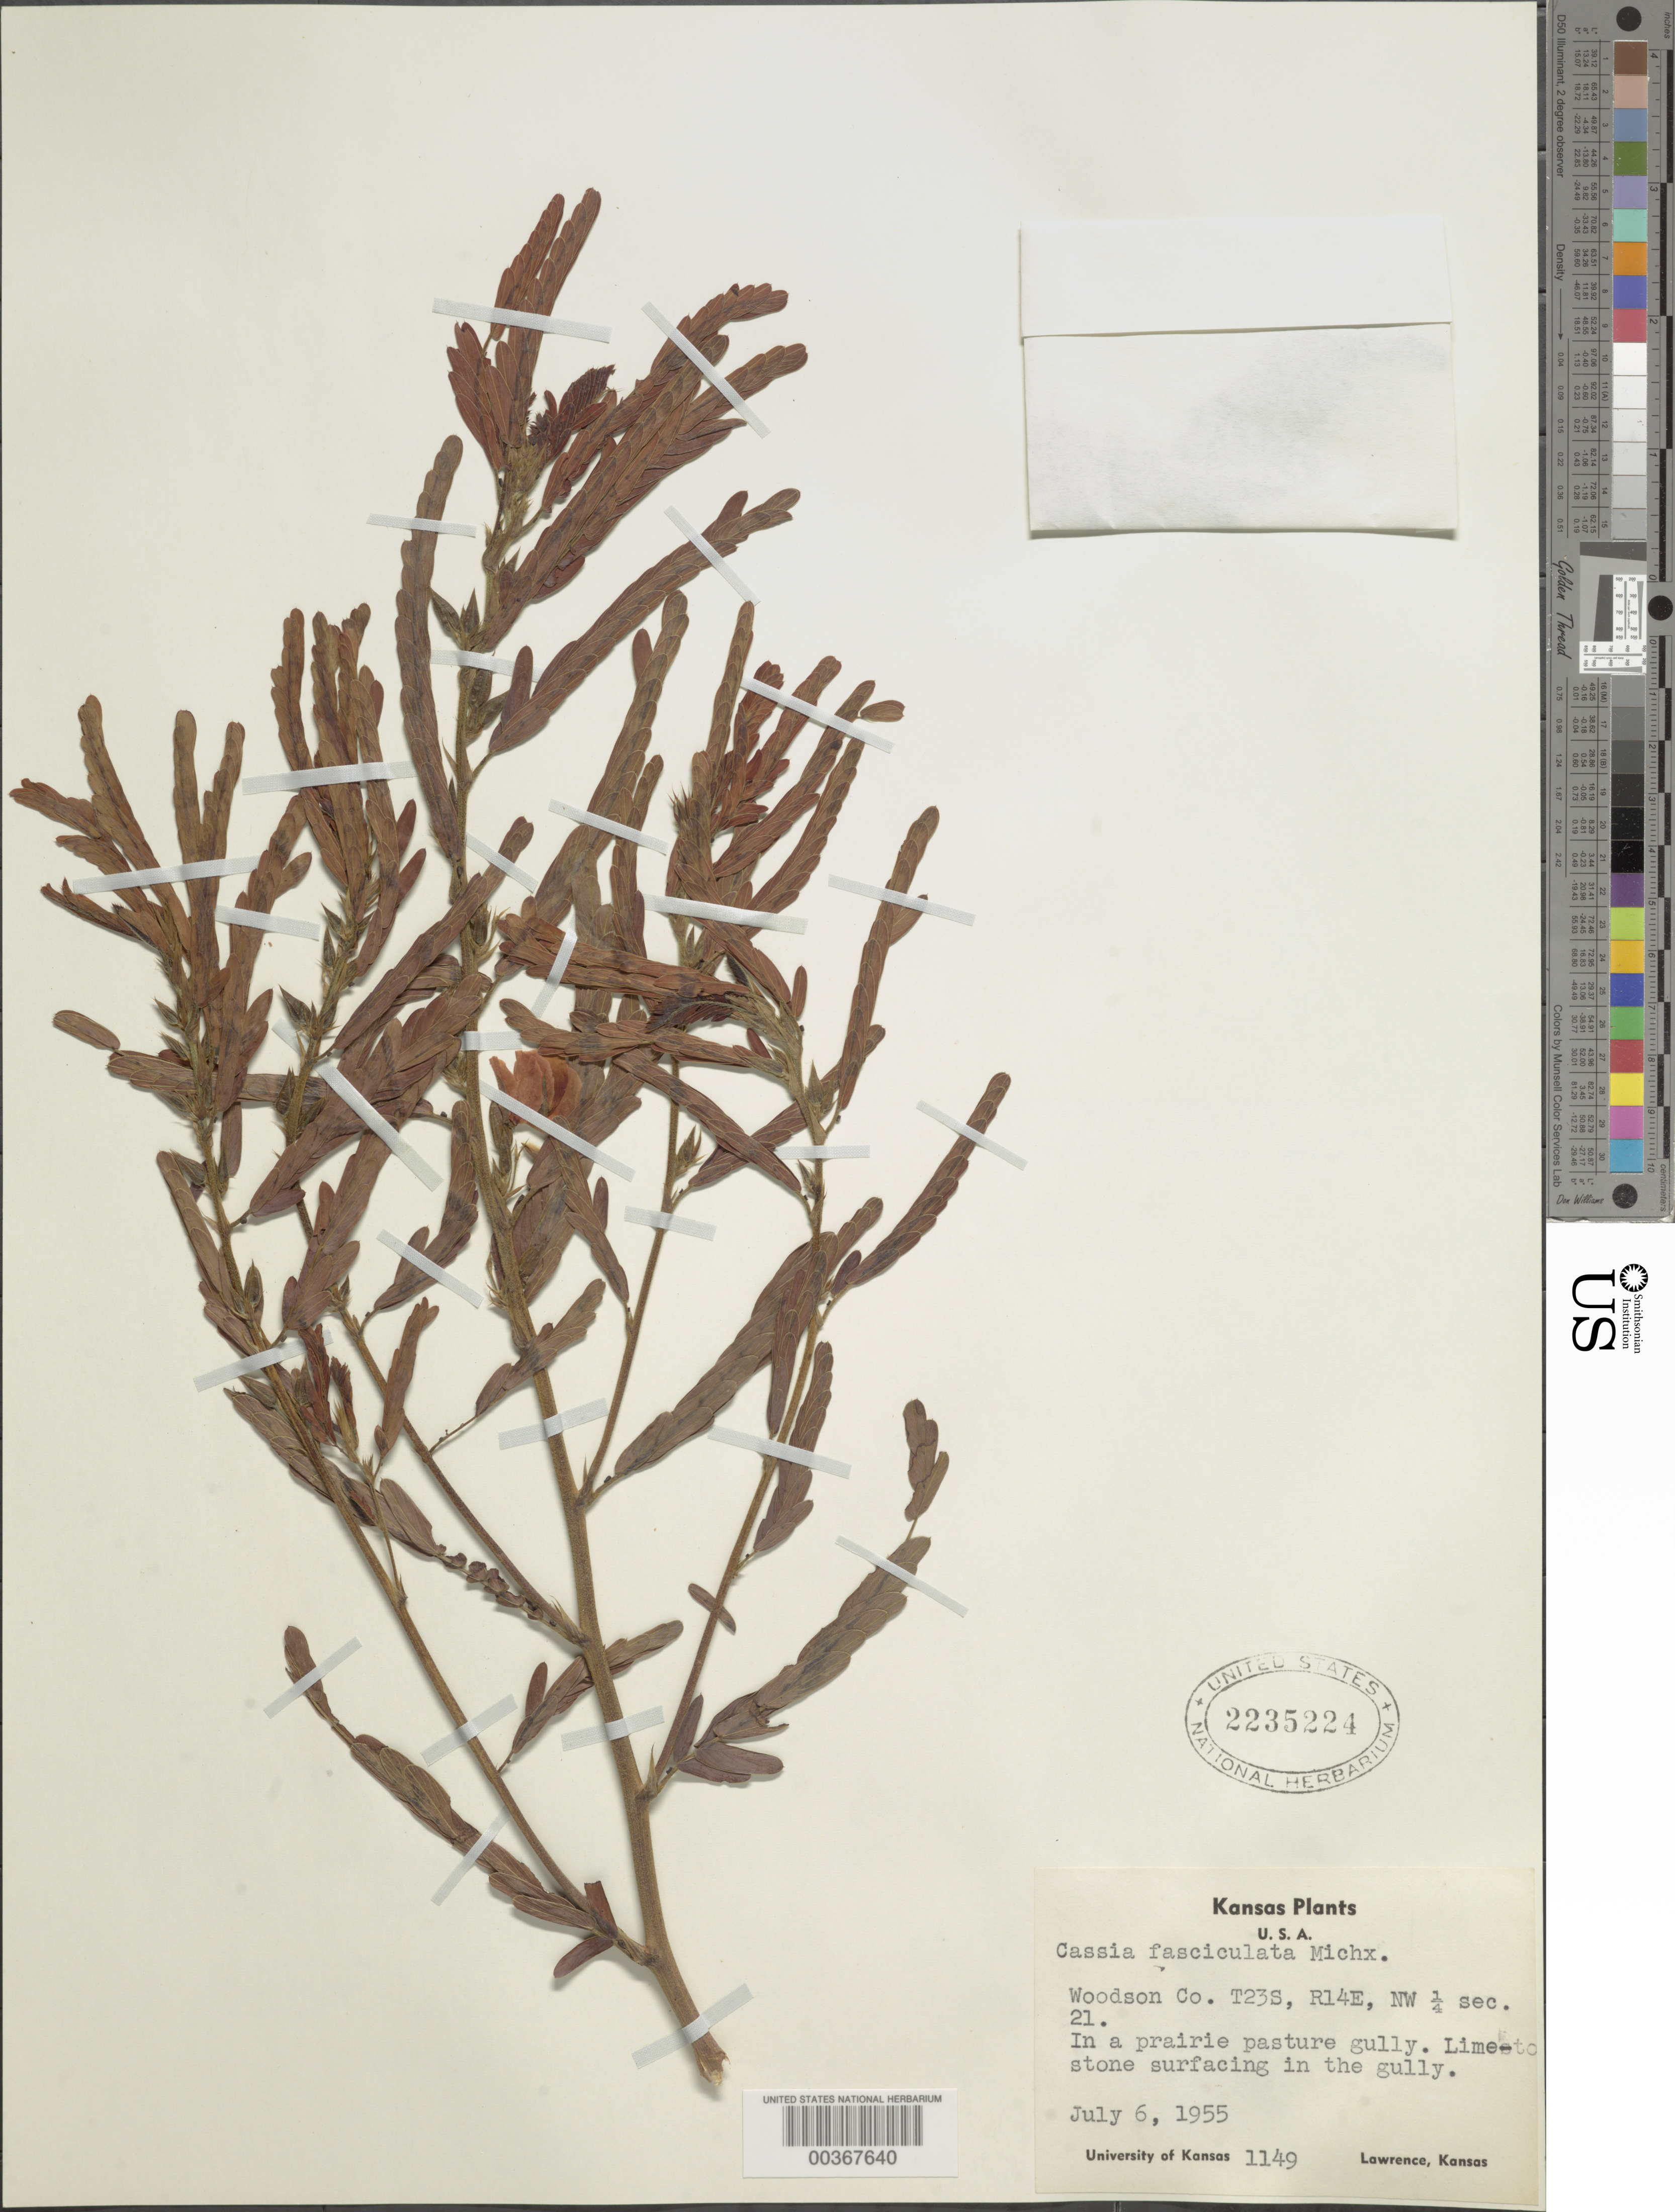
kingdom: Plantae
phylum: Tracheophyta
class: Magnoliopsida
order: Fabales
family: Fabaceae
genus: Chamaecrista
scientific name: Chamaecrista fasciculata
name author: (Michx.) Greene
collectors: E. W. Lathrop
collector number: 1149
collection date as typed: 06 Jul 1955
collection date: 1955-07-06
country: United States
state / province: Kansas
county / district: Woodson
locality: T23s, r14e, nw 1/4 sec. 21; in prairie pasture gully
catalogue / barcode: US 2235224